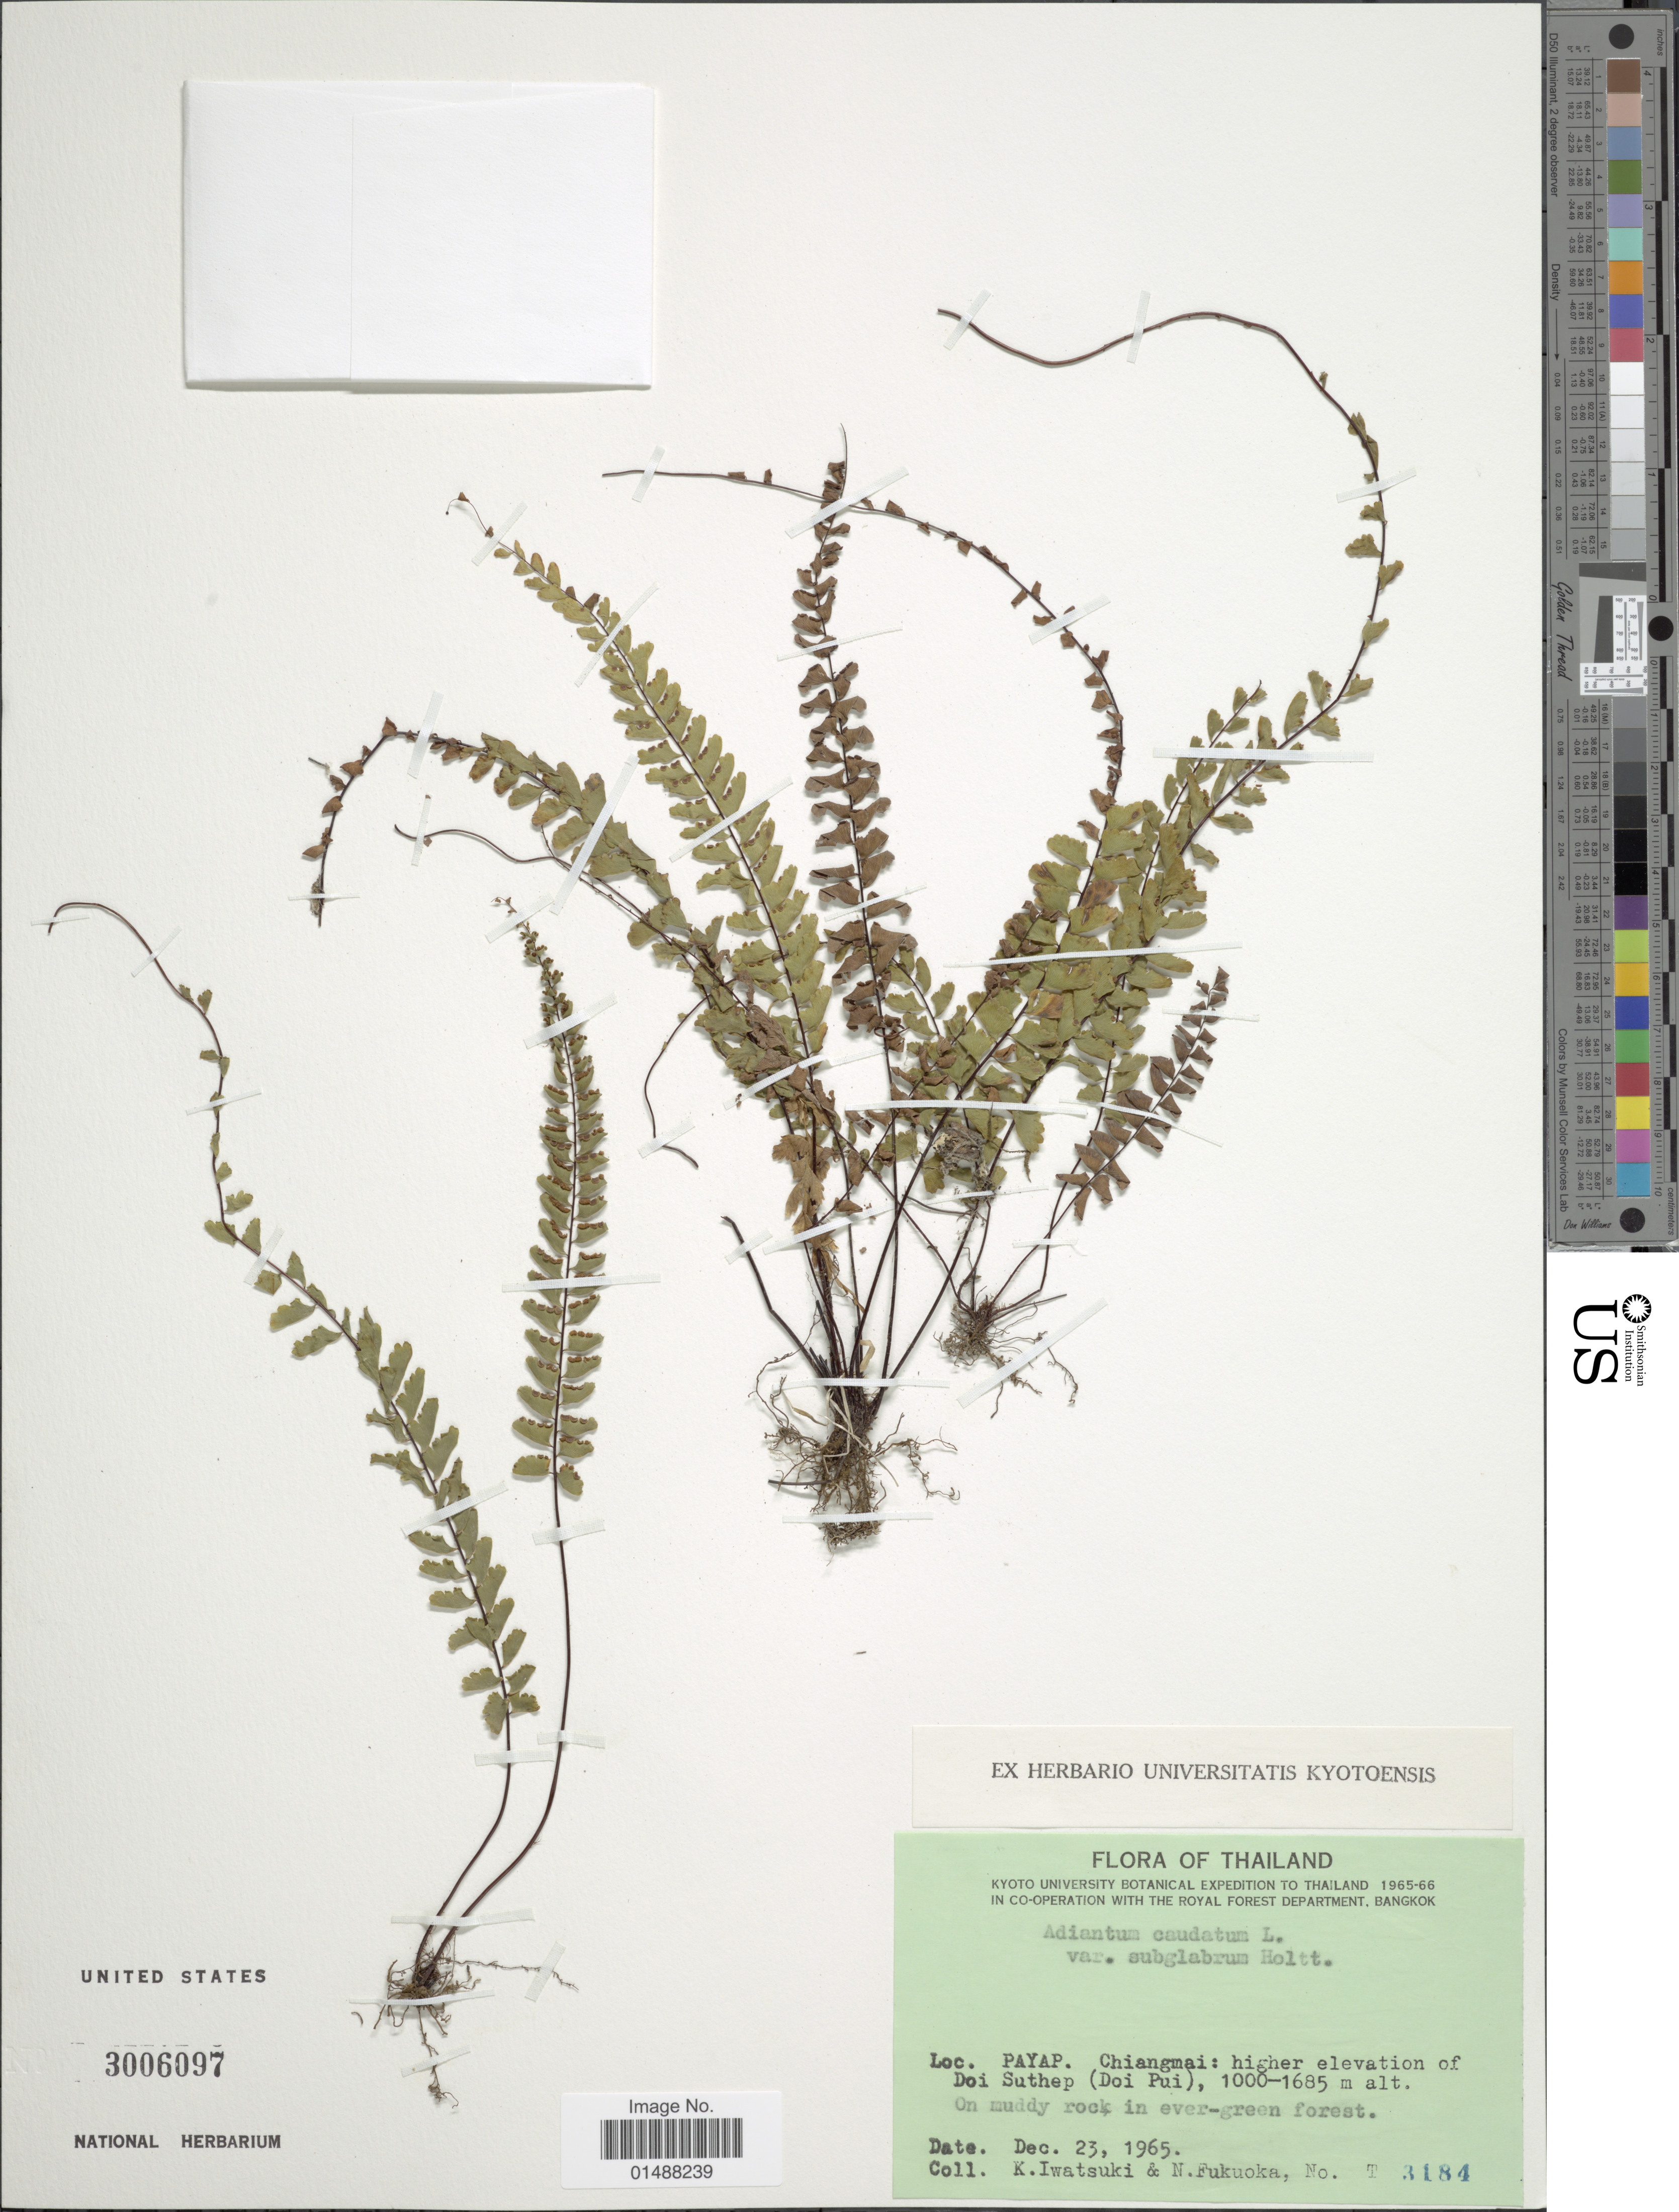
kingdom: Plantae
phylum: Tracheophyta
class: Polypodiopsida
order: Polypodiales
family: Pteridaceae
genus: Adiantum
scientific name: Adiantum caudatum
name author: L.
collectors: K. Iwatsuki & N. Fukuoka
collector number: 3184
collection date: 1965-12-23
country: Thailand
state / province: Chiang Mai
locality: Higher elevation of Doi Suthep (Doi Pui)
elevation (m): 1000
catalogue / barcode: US 3006097